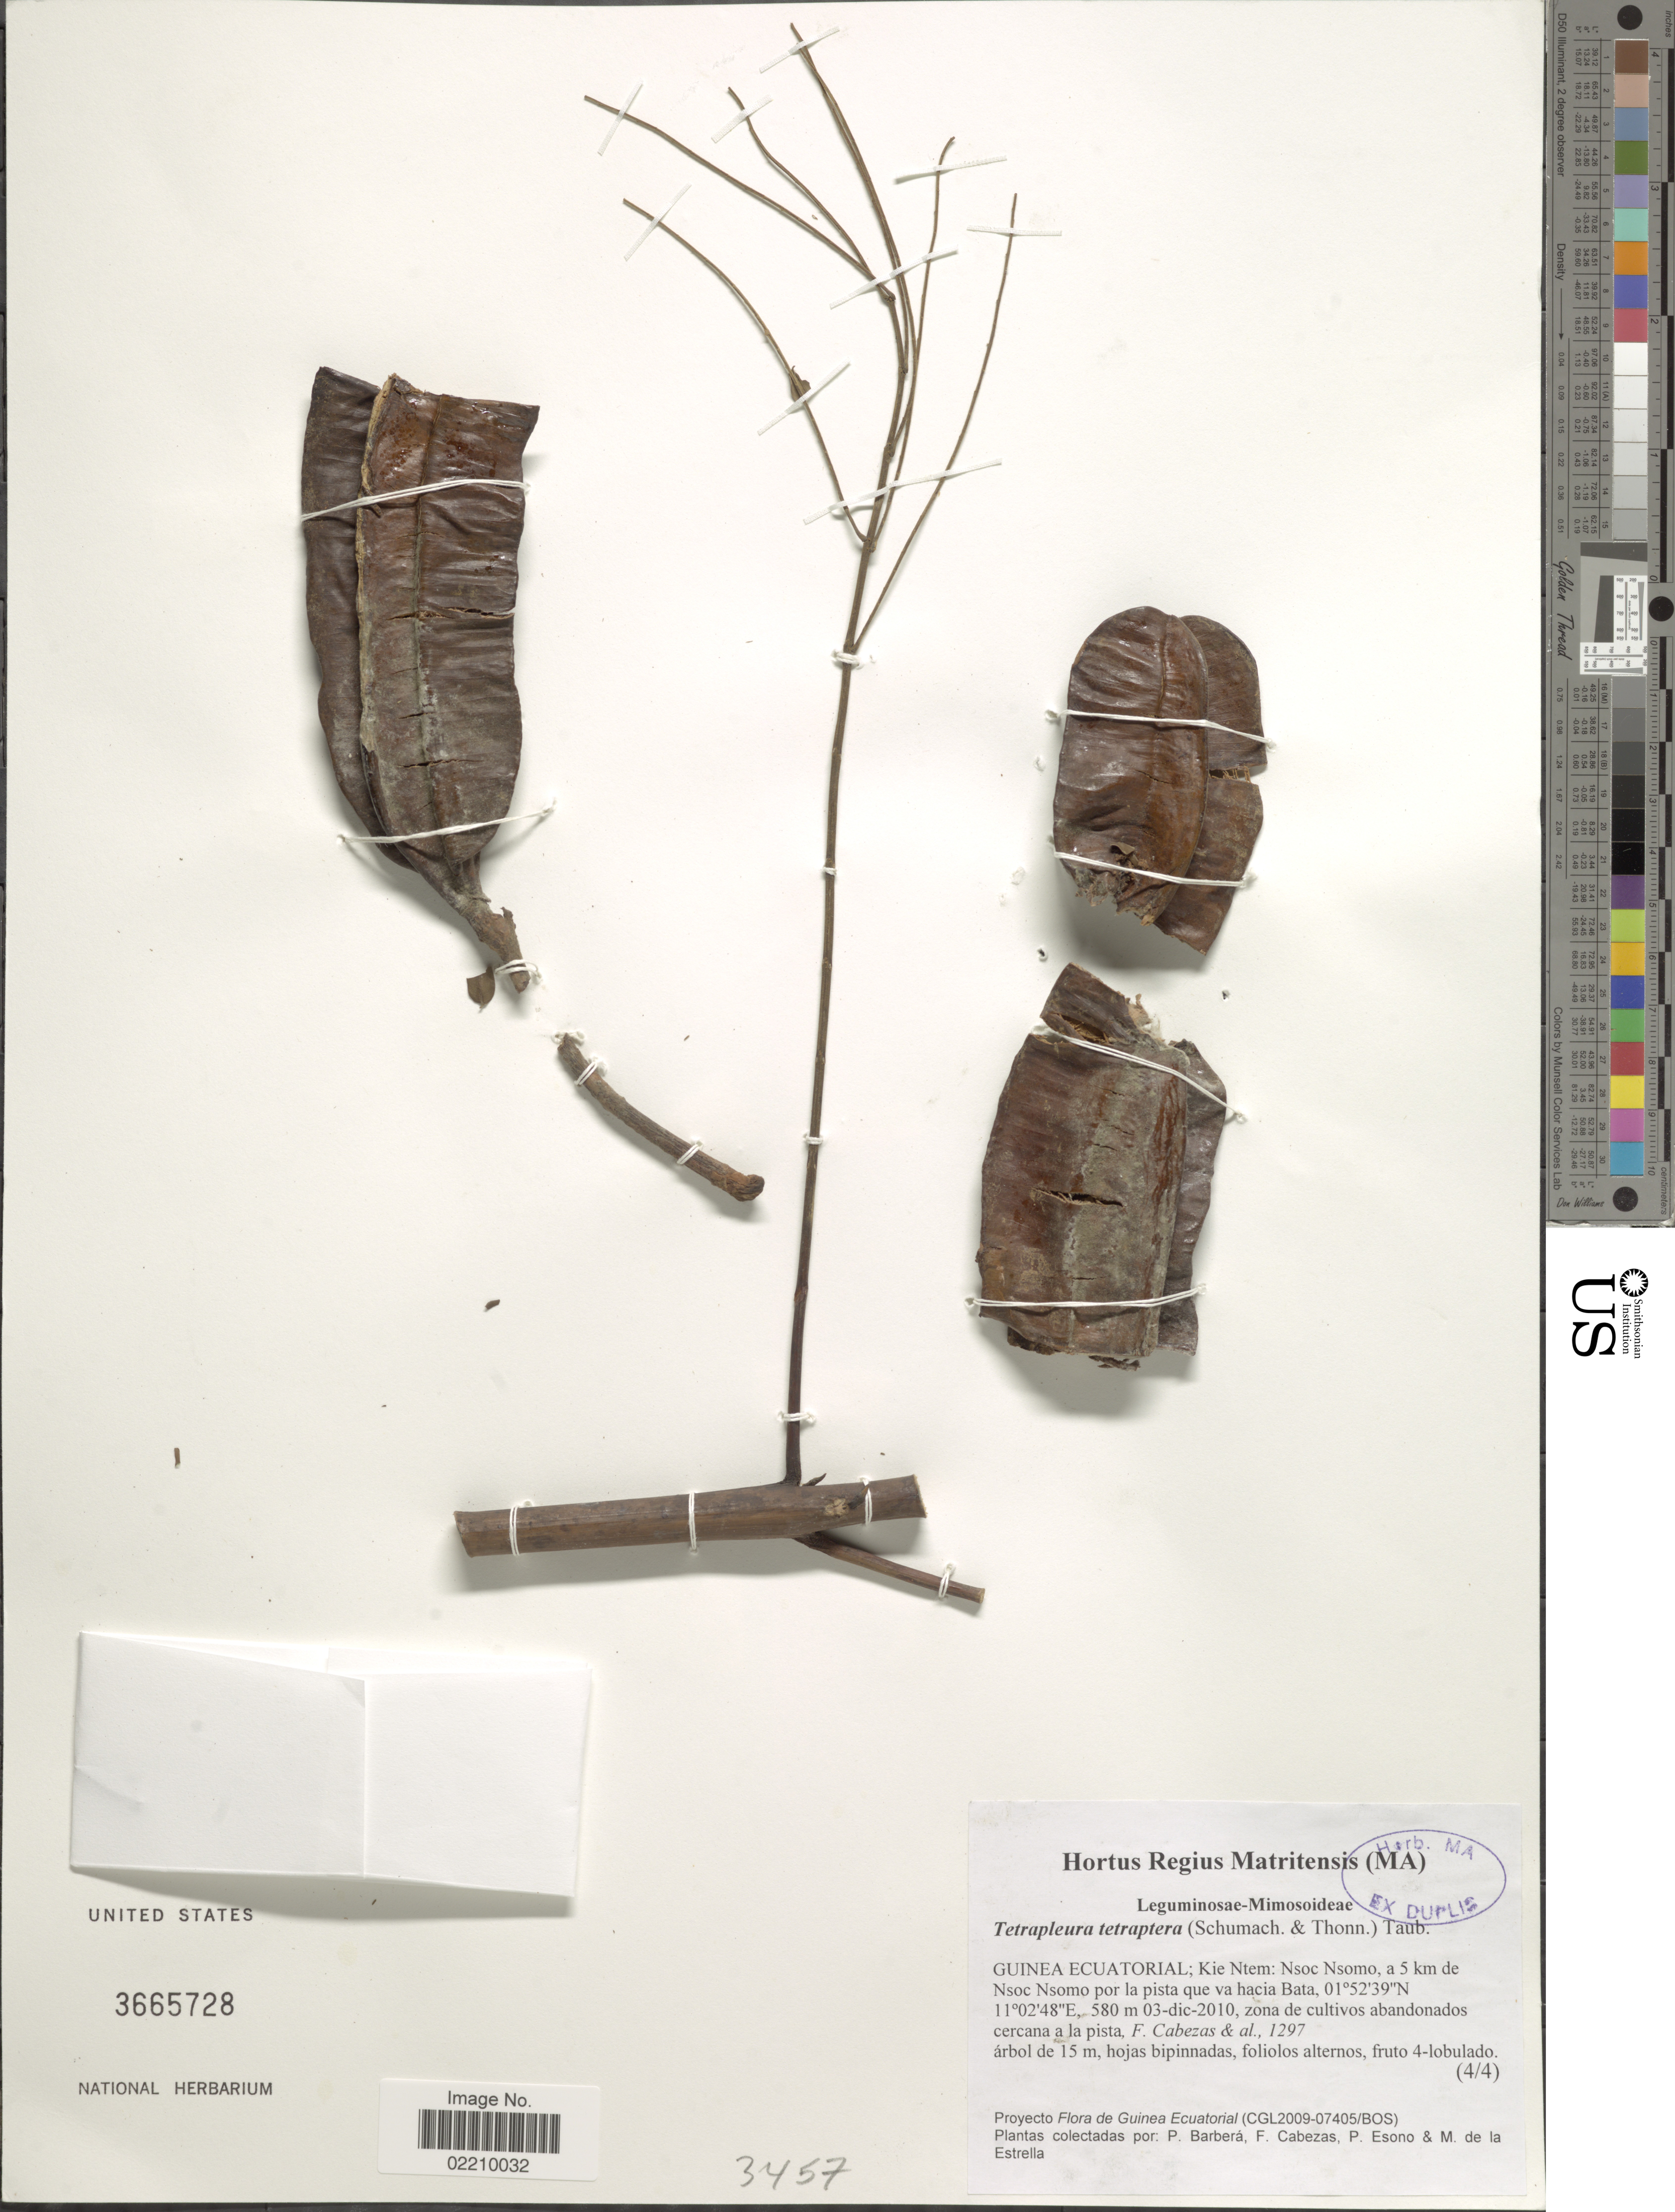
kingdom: Plantae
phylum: Tracheophyta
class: Magnoliopsida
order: Fabales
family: Fabaceae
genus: Tetrapleura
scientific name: Tetrapleura tetraptera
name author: Taub.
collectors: P. Barberá, F. Cabezas, P. Esono & M. de la Estrella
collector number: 1297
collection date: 2010-12-03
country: Equatorial Guinea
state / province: Kie-Ntem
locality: Nsoc Nsomo, a 5 km de Nsoc Nsomo por la pista que va hacia Bata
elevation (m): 580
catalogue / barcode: US 3665728